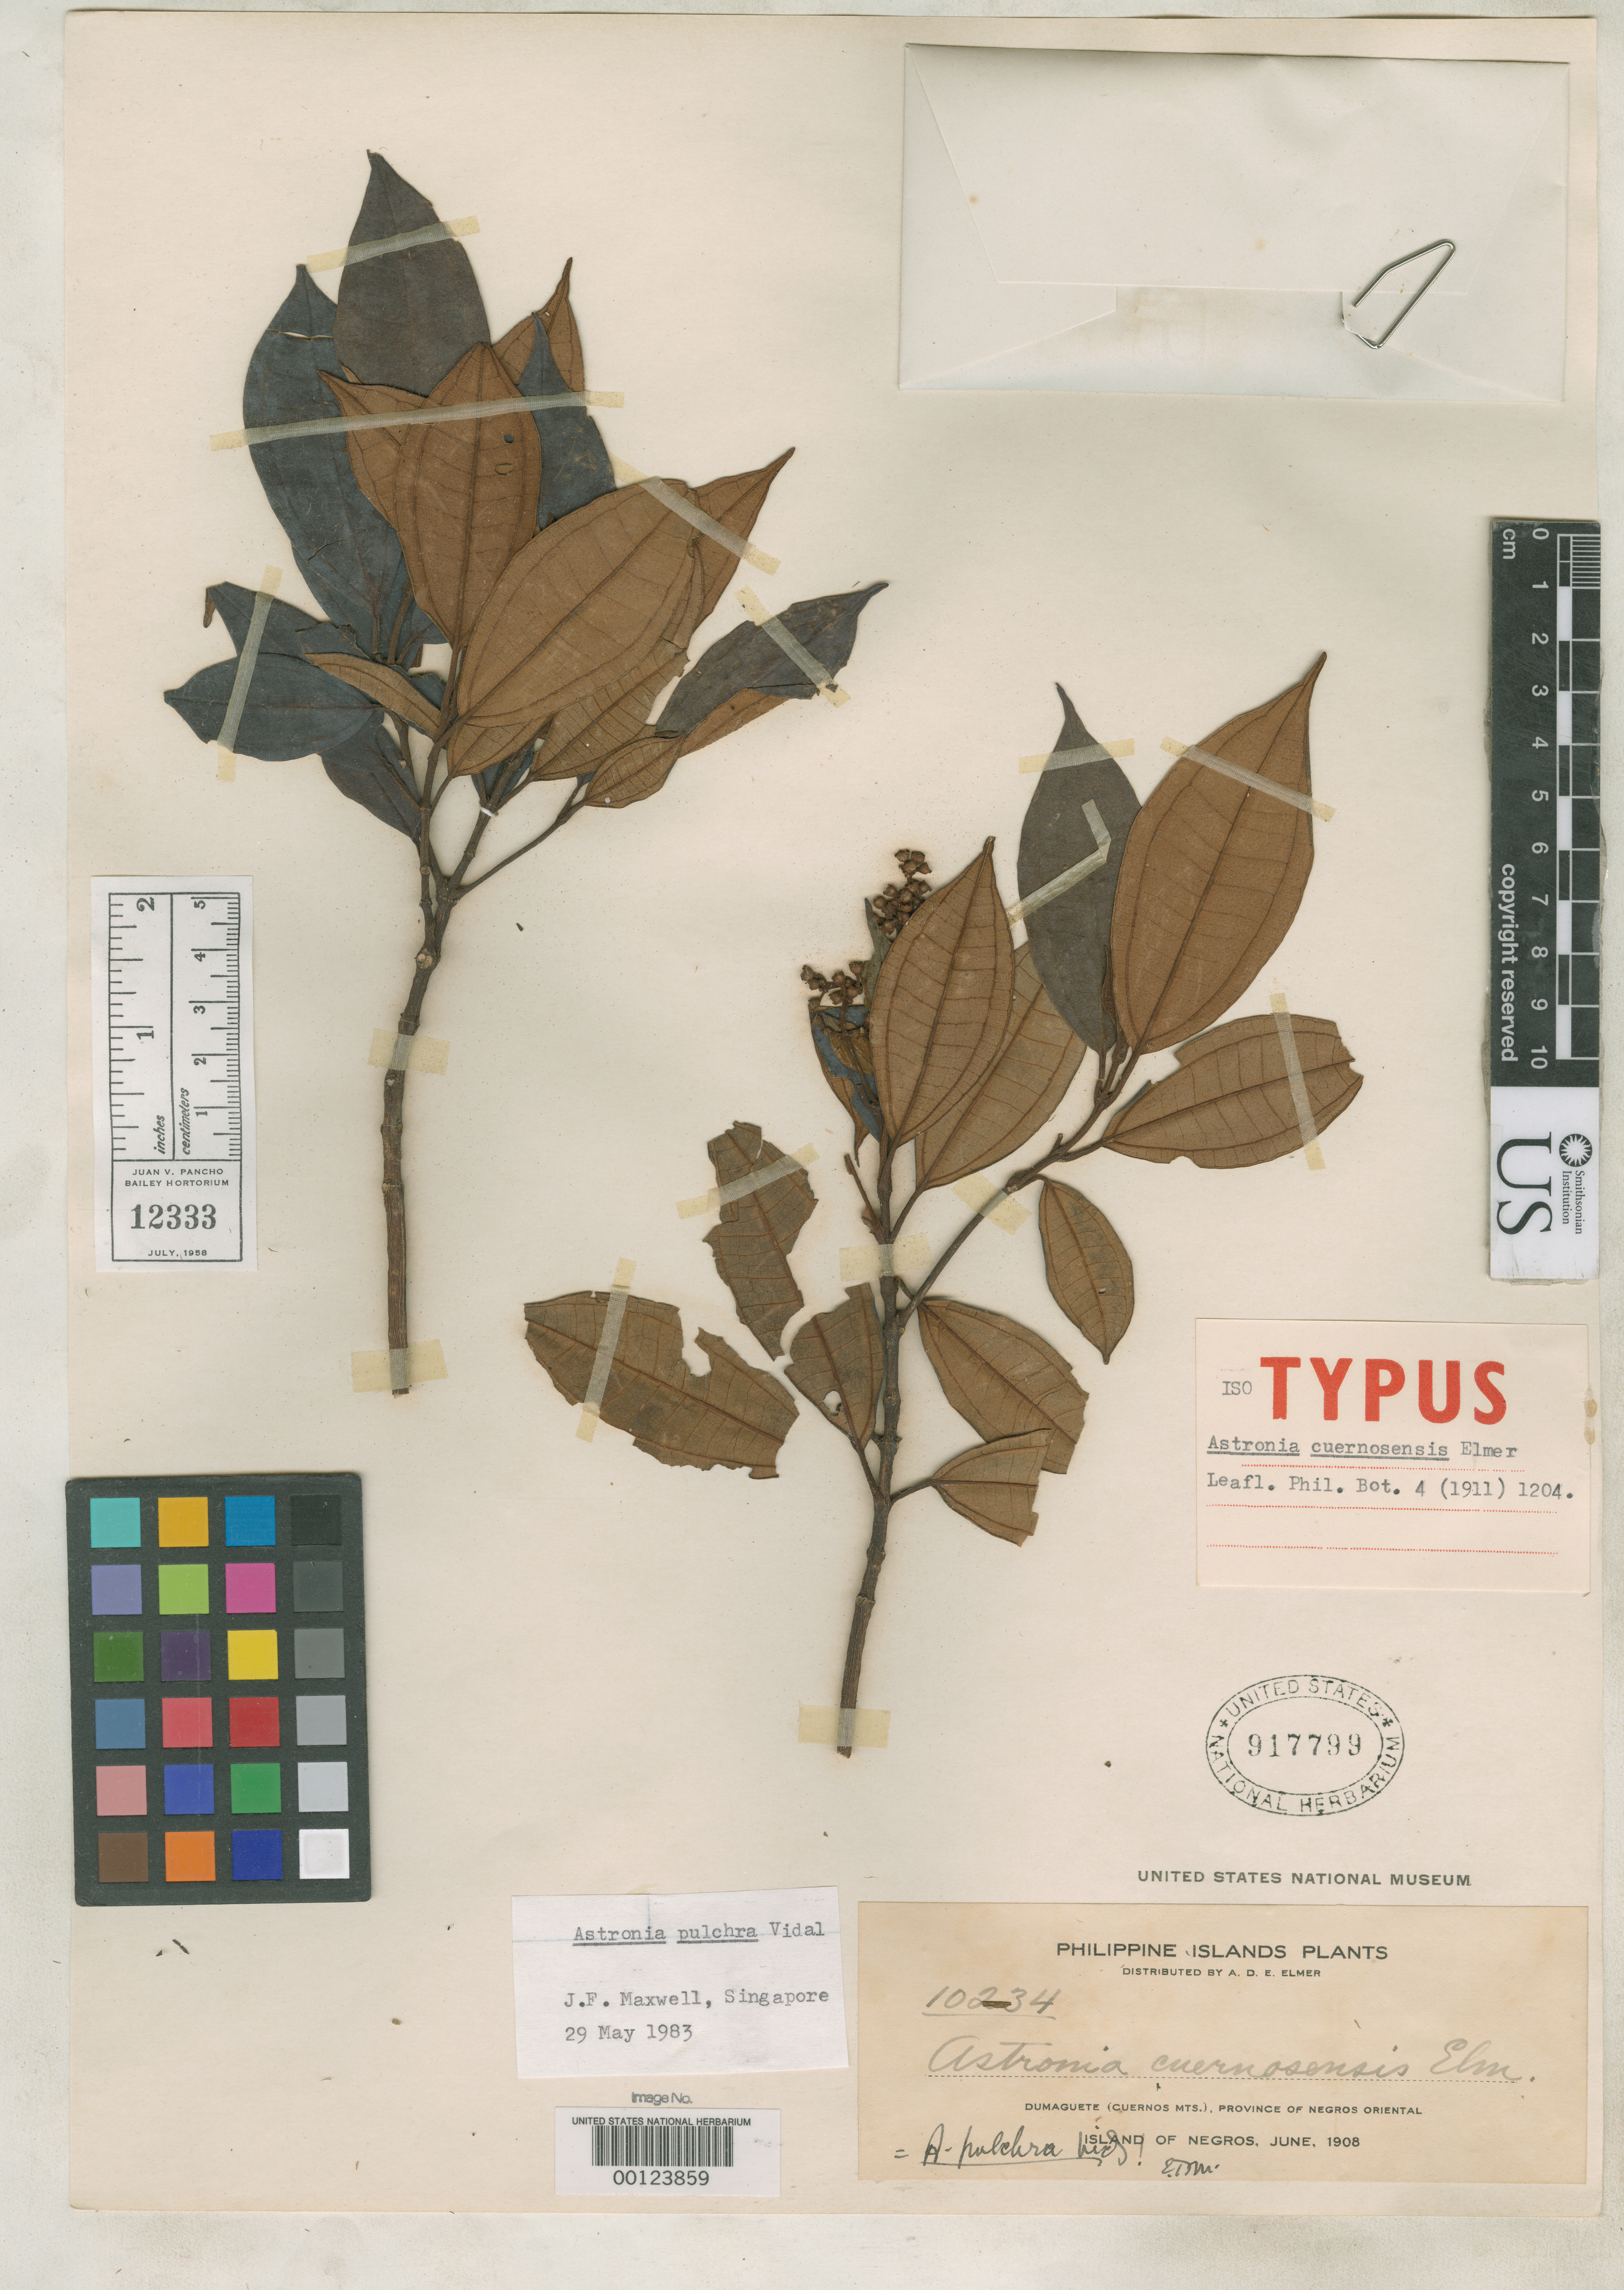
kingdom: Plantae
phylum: Tracheophyta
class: Magnoliopsida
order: Myrtales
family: Melastomataceae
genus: Astronia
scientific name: Astronia cuernosensis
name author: Elmer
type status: Isotype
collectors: A. D. E. Elmer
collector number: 10234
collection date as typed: Jun 1908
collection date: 1908-06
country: Philippines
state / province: Central Visayas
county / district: Negros Oriental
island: Negros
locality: Dumaguete, Cuernos Mts.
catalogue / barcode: US 917799